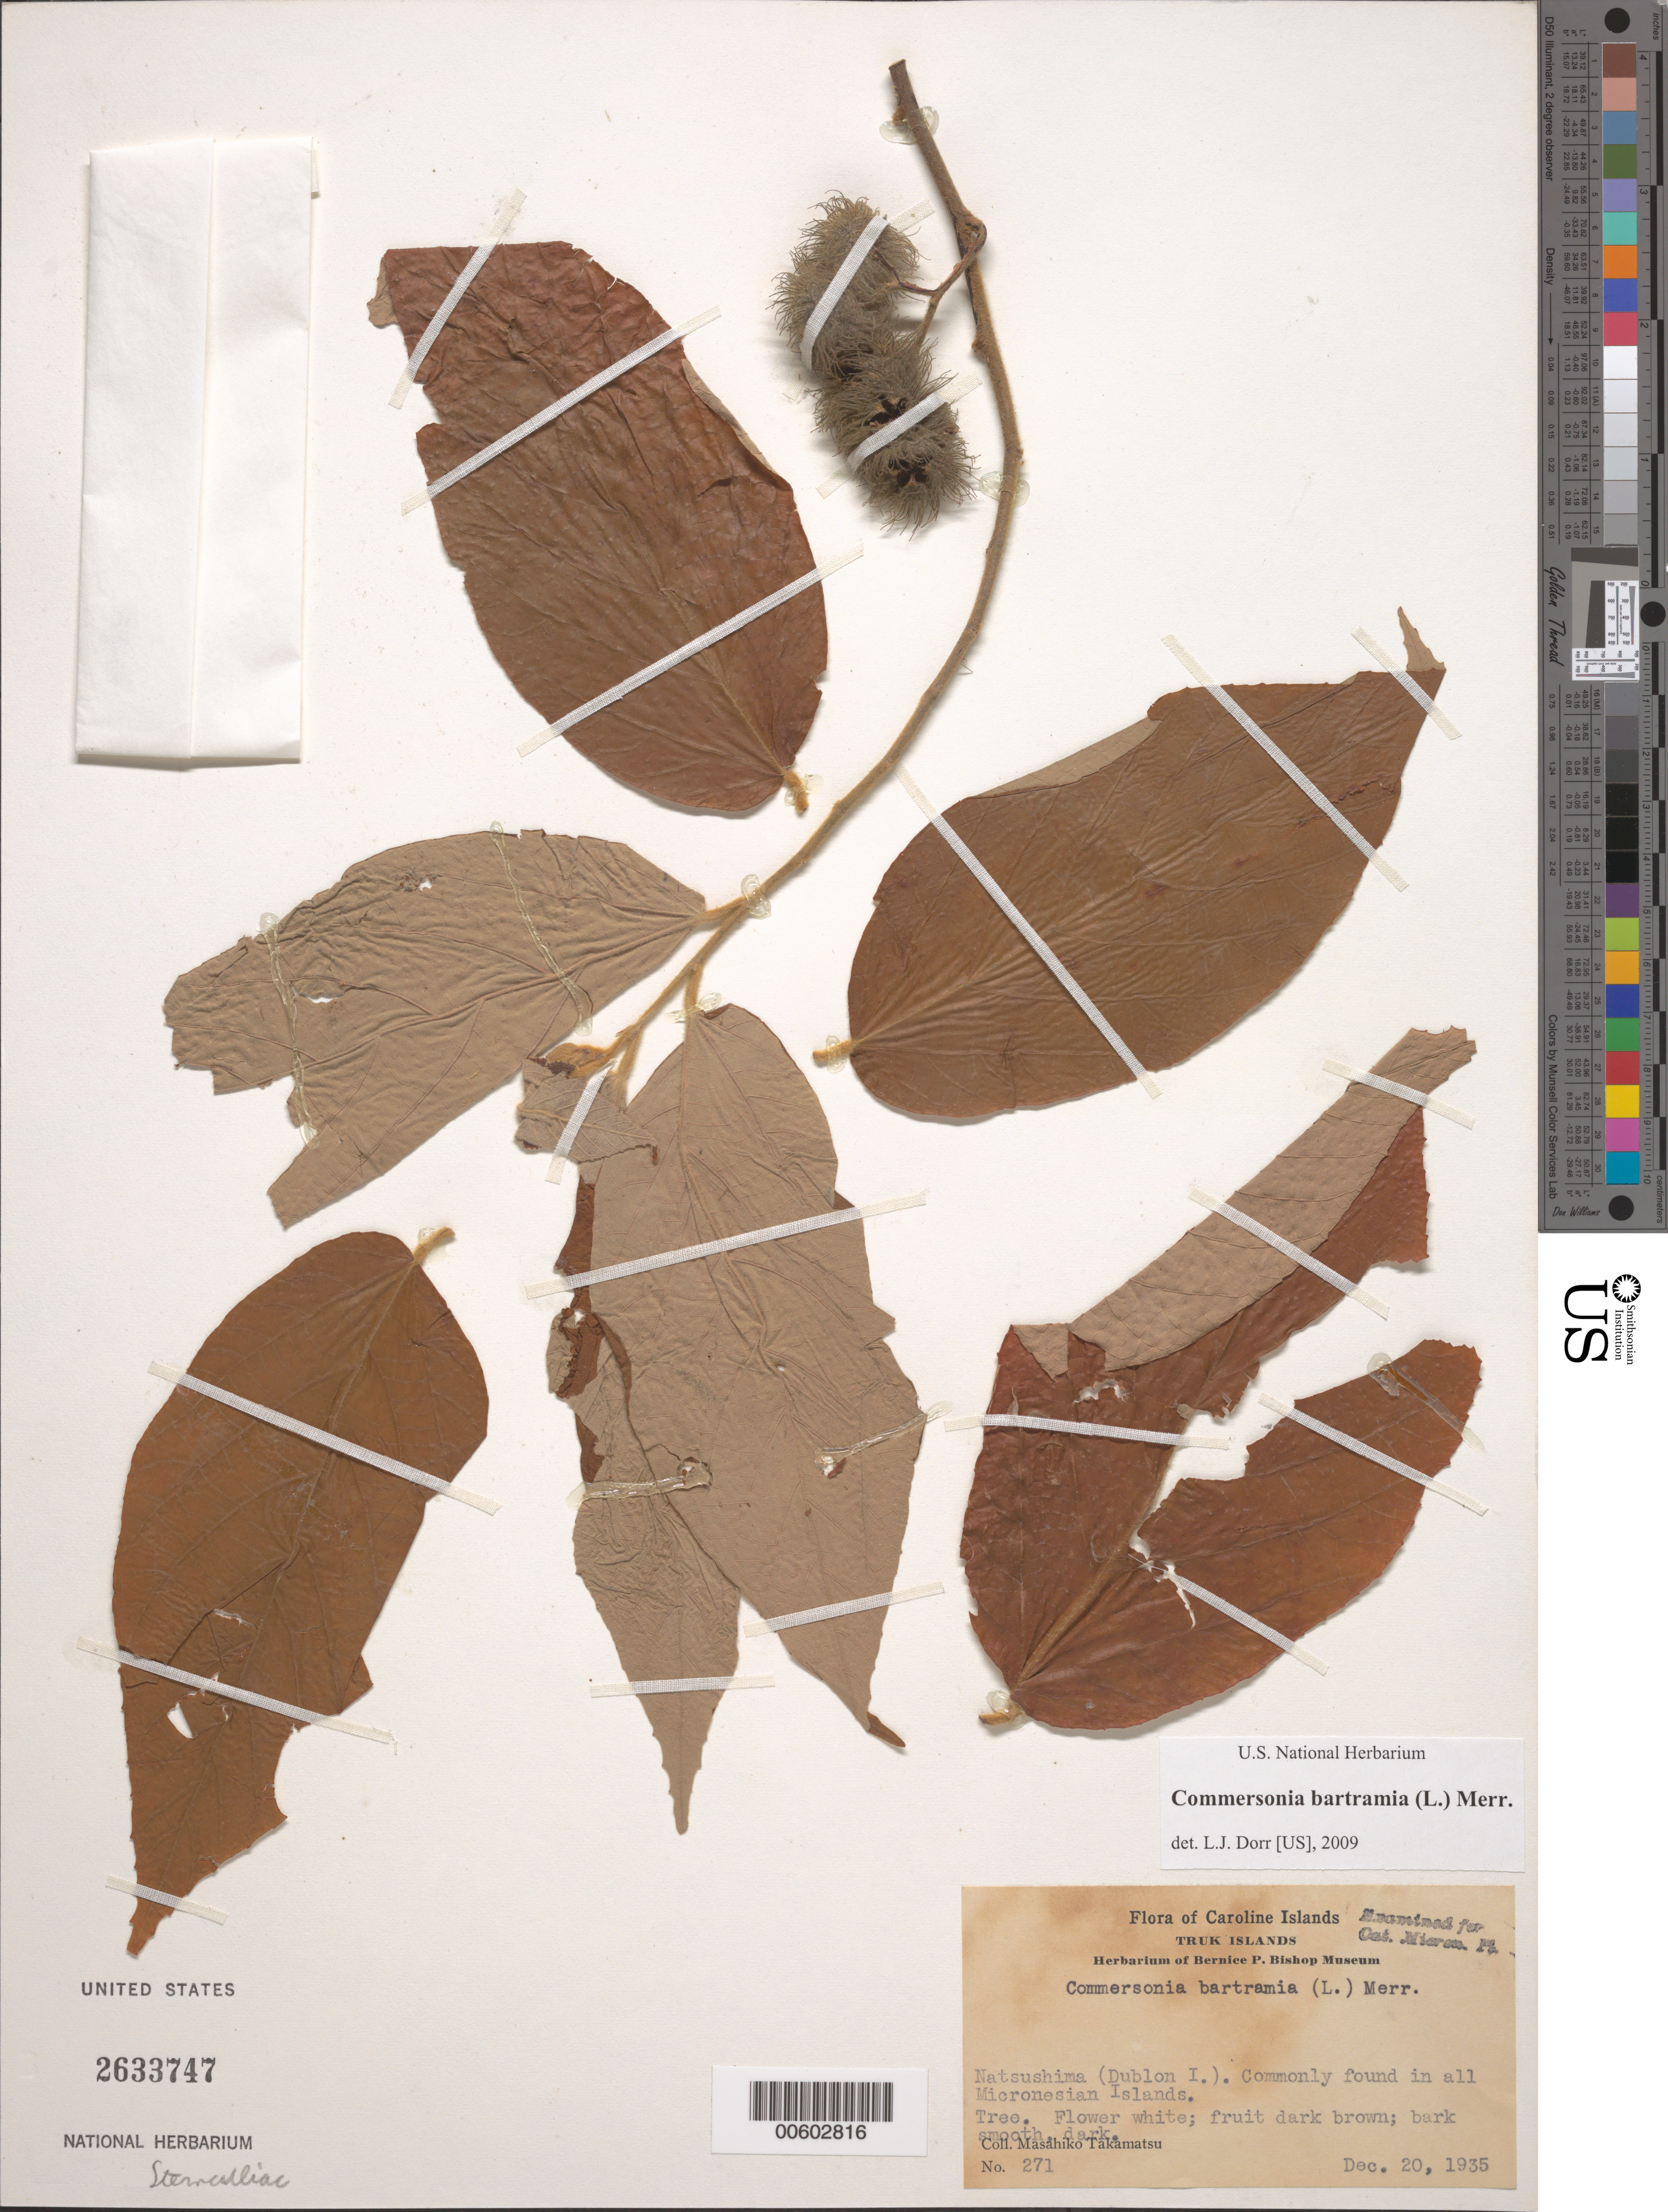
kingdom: Plantae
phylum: Tracheophyta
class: Magnoliopsida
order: Malvales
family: Malvaceae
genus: Commersonia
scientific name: Commersonia bartramia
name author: (L.) Merr.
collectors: M. Takamatsu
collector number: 271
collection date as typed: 20 Dec 1935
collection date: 1935-12-20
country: Micronesia, Federated States of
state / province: Truk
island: Dublon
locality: Natsushima, [Dublon I. = Tonoas I.]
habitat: Commonly found on all Micronesian Islands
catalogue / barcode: US 2633747